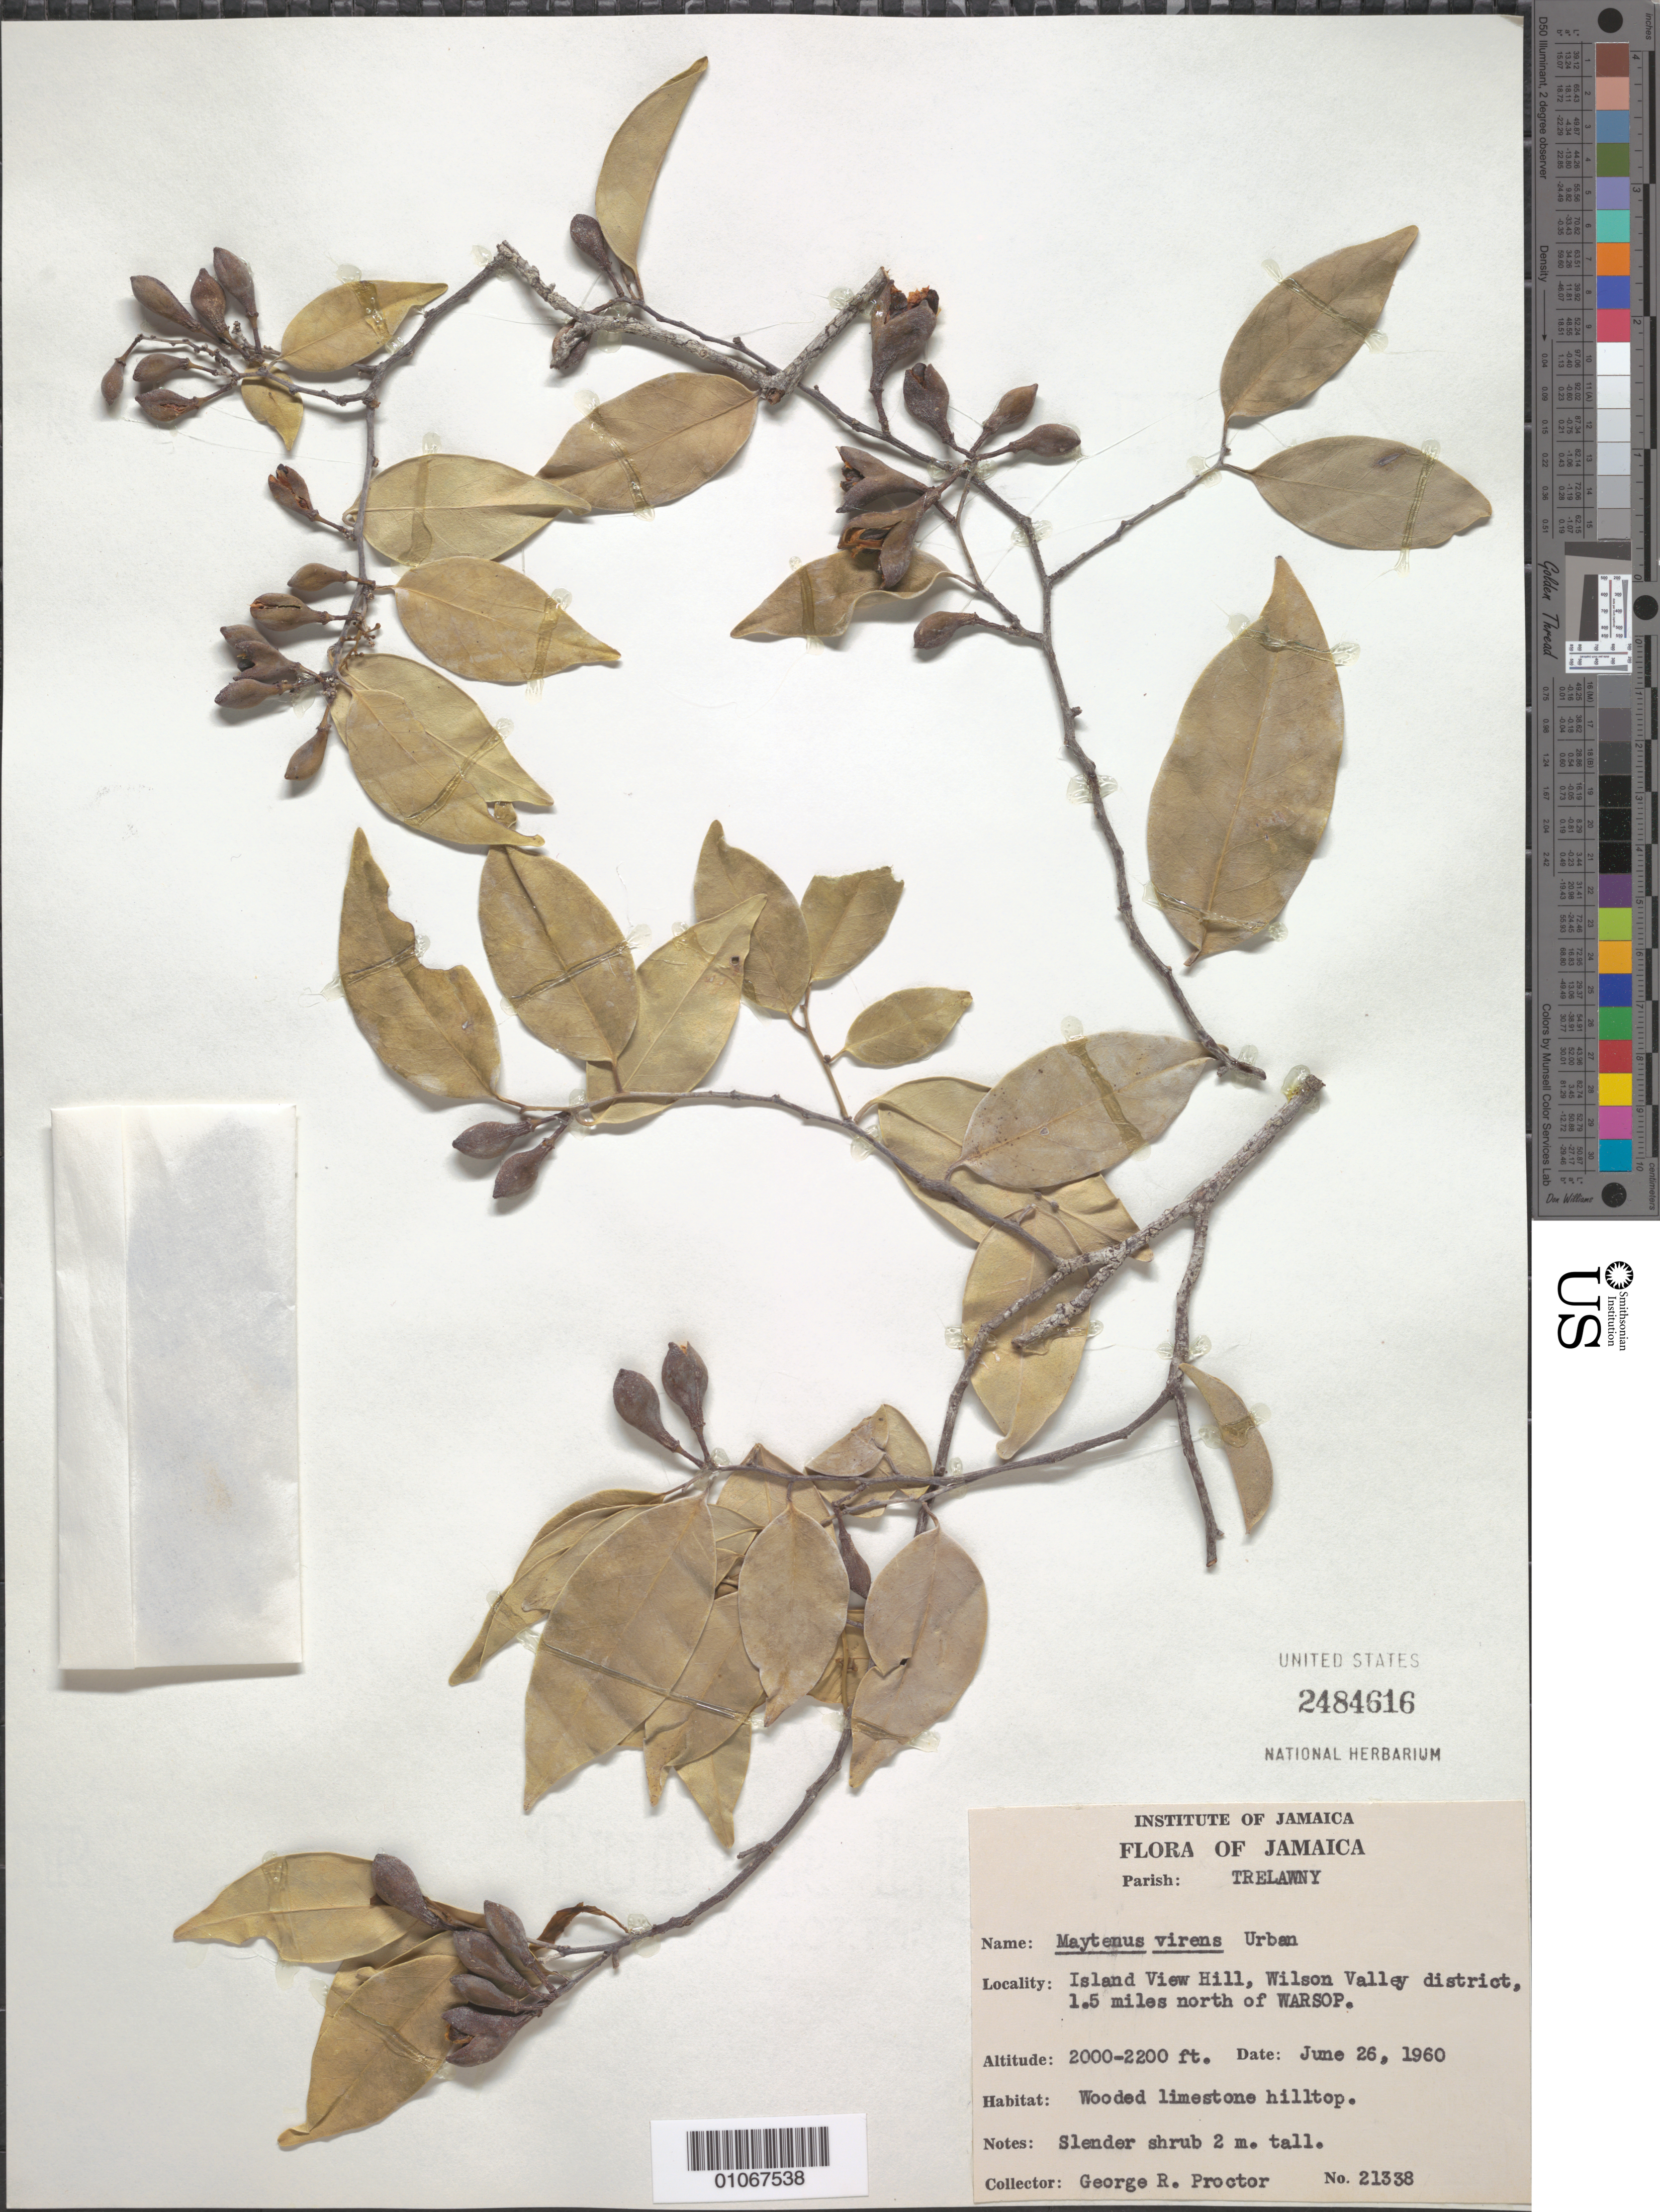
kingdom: Plantae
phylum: Tracheophyta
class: Magnoliopsida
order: Celastrales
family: Celastraceae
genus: Maytenus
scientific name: Maytenus virens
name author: Urb.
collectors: G. R. Proctor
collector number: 21338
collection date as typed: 26 Jun 1960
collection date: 1960-06-26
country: Jamaica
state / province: Trelawny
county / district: Wilson Valley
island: Jamaica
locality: Island view hill. Wilson Valley district. 1.5 miles north or Warsop.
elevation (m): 610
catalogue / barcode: US 2484616